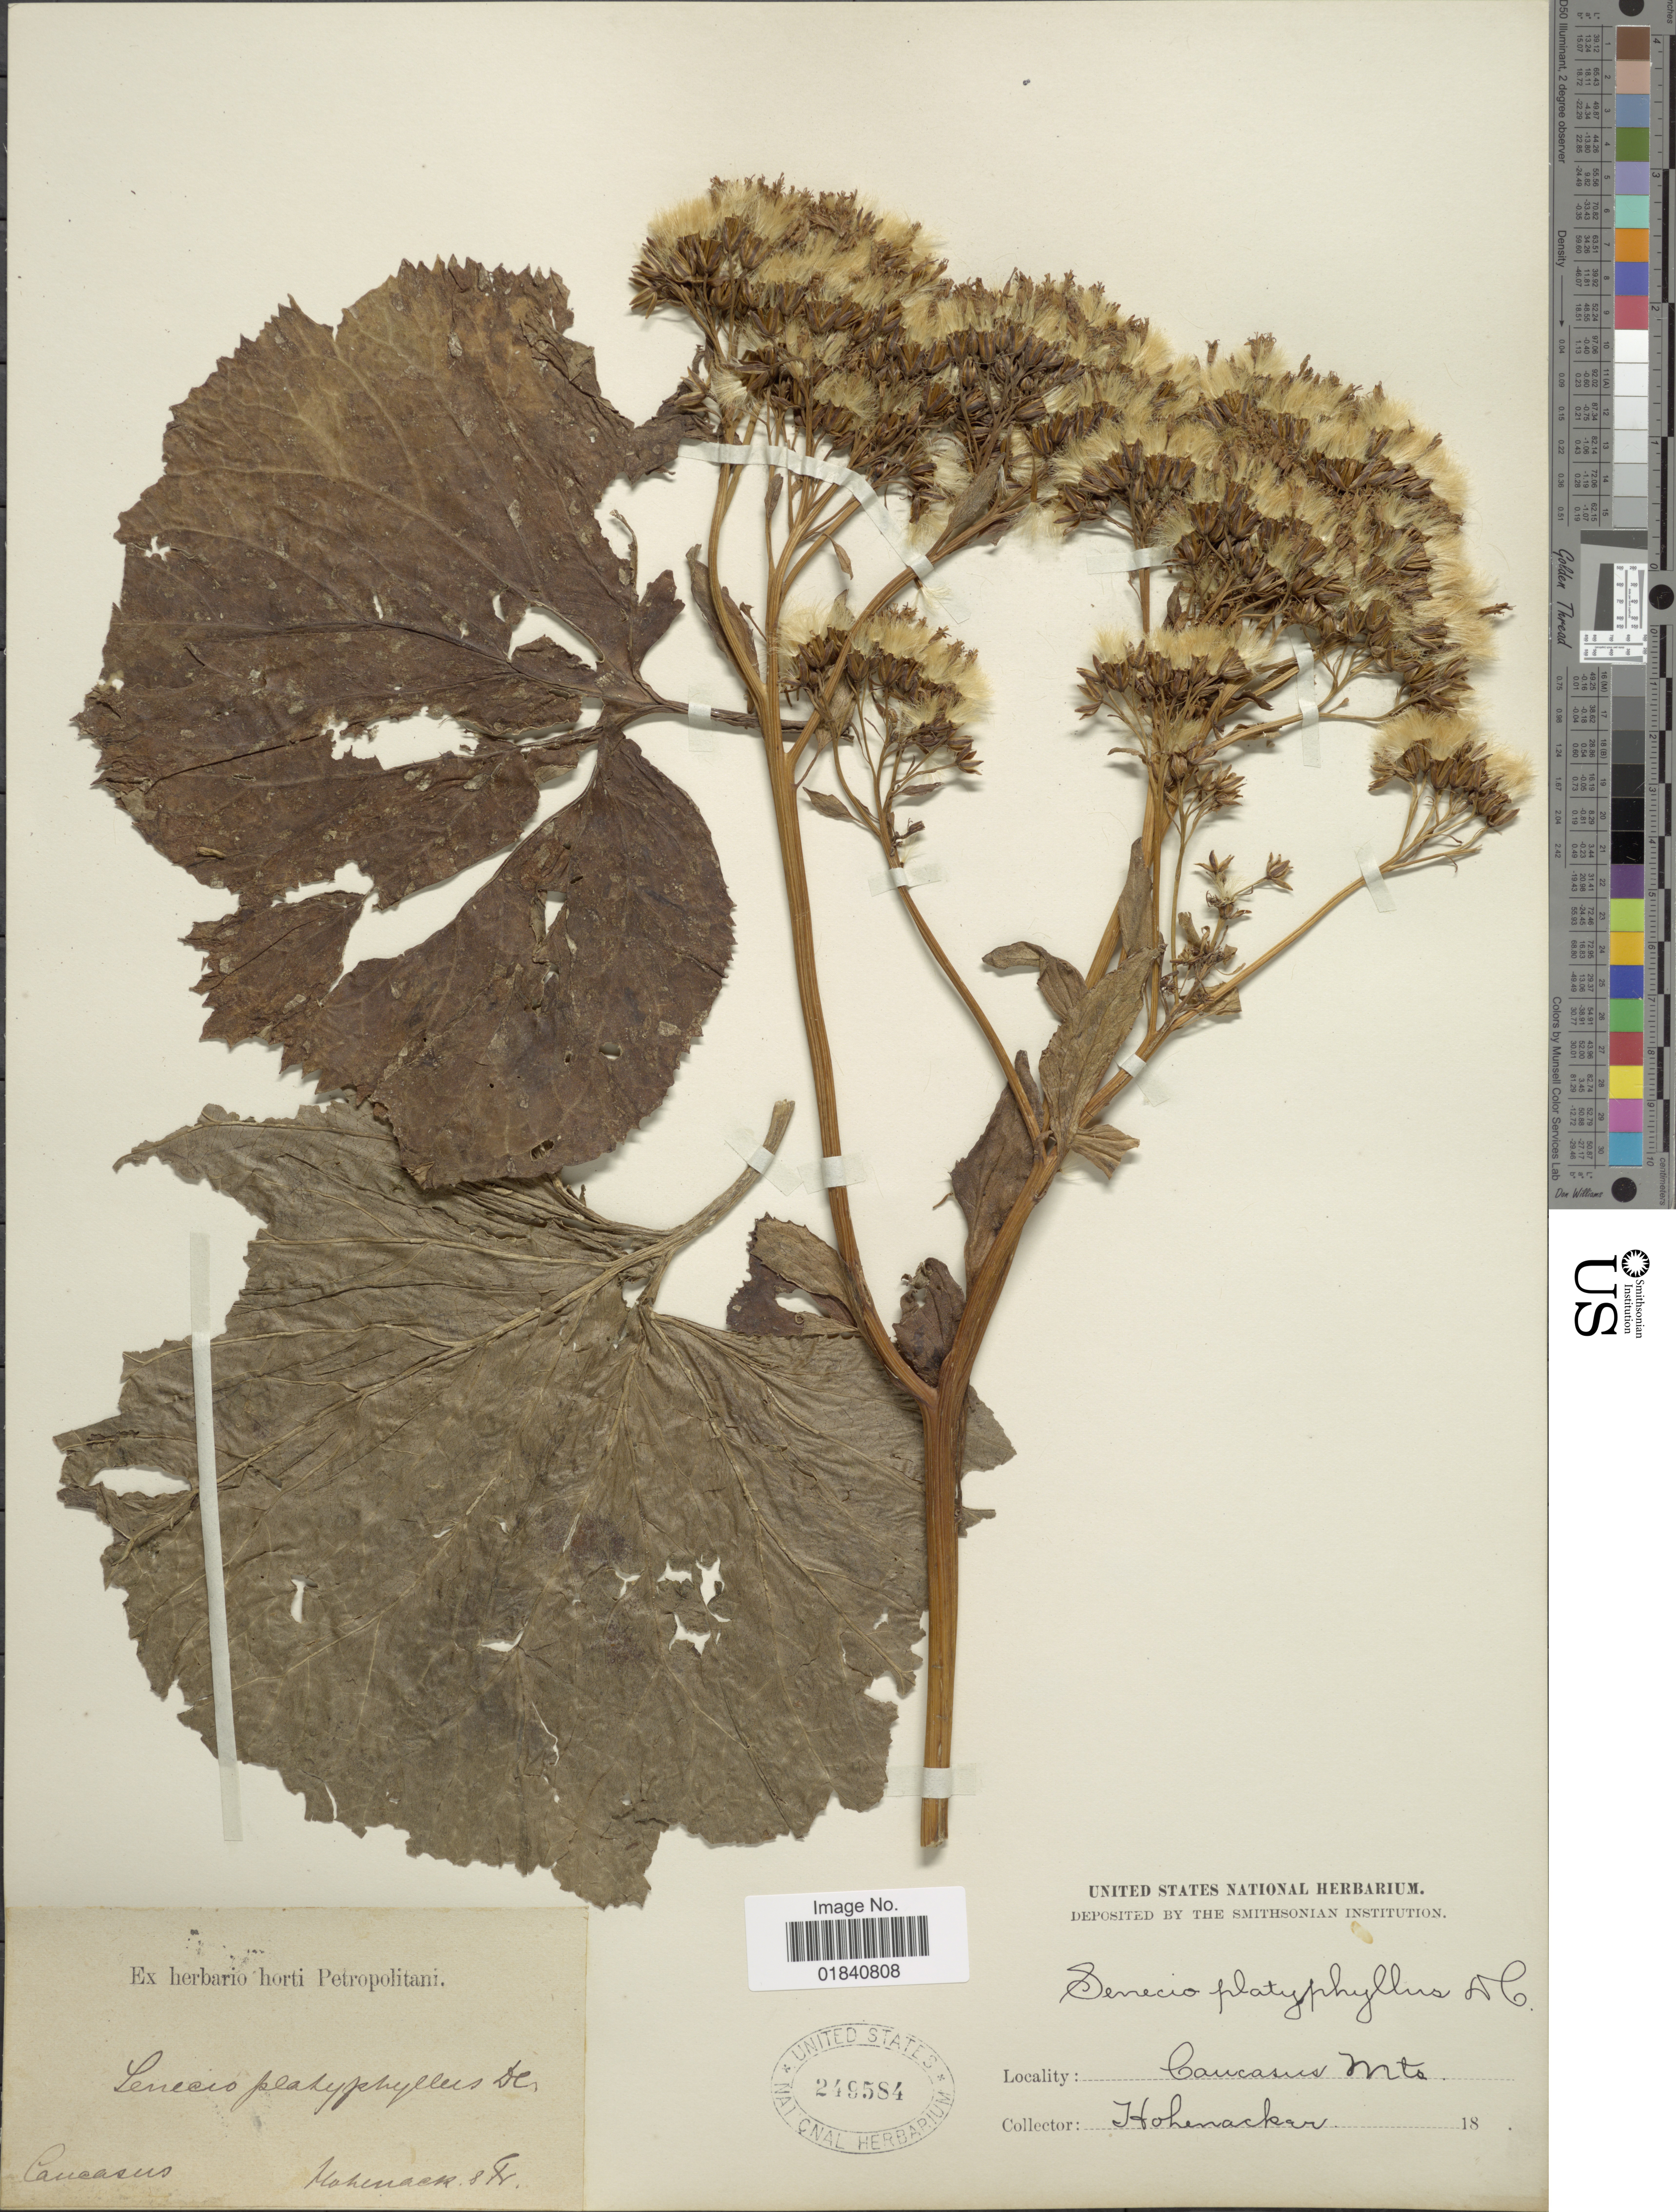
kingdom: Plantae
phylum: Tracheophyta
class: Magnoliopsida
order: Asterales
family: Asteraceae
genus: Caucasalia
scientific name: Caucasalia macrophylla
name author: (M. Bieb.) B. Nord.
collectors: Hohenacker & Frick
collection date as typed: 18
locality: Caucasus Mts.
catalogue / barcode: US 249584